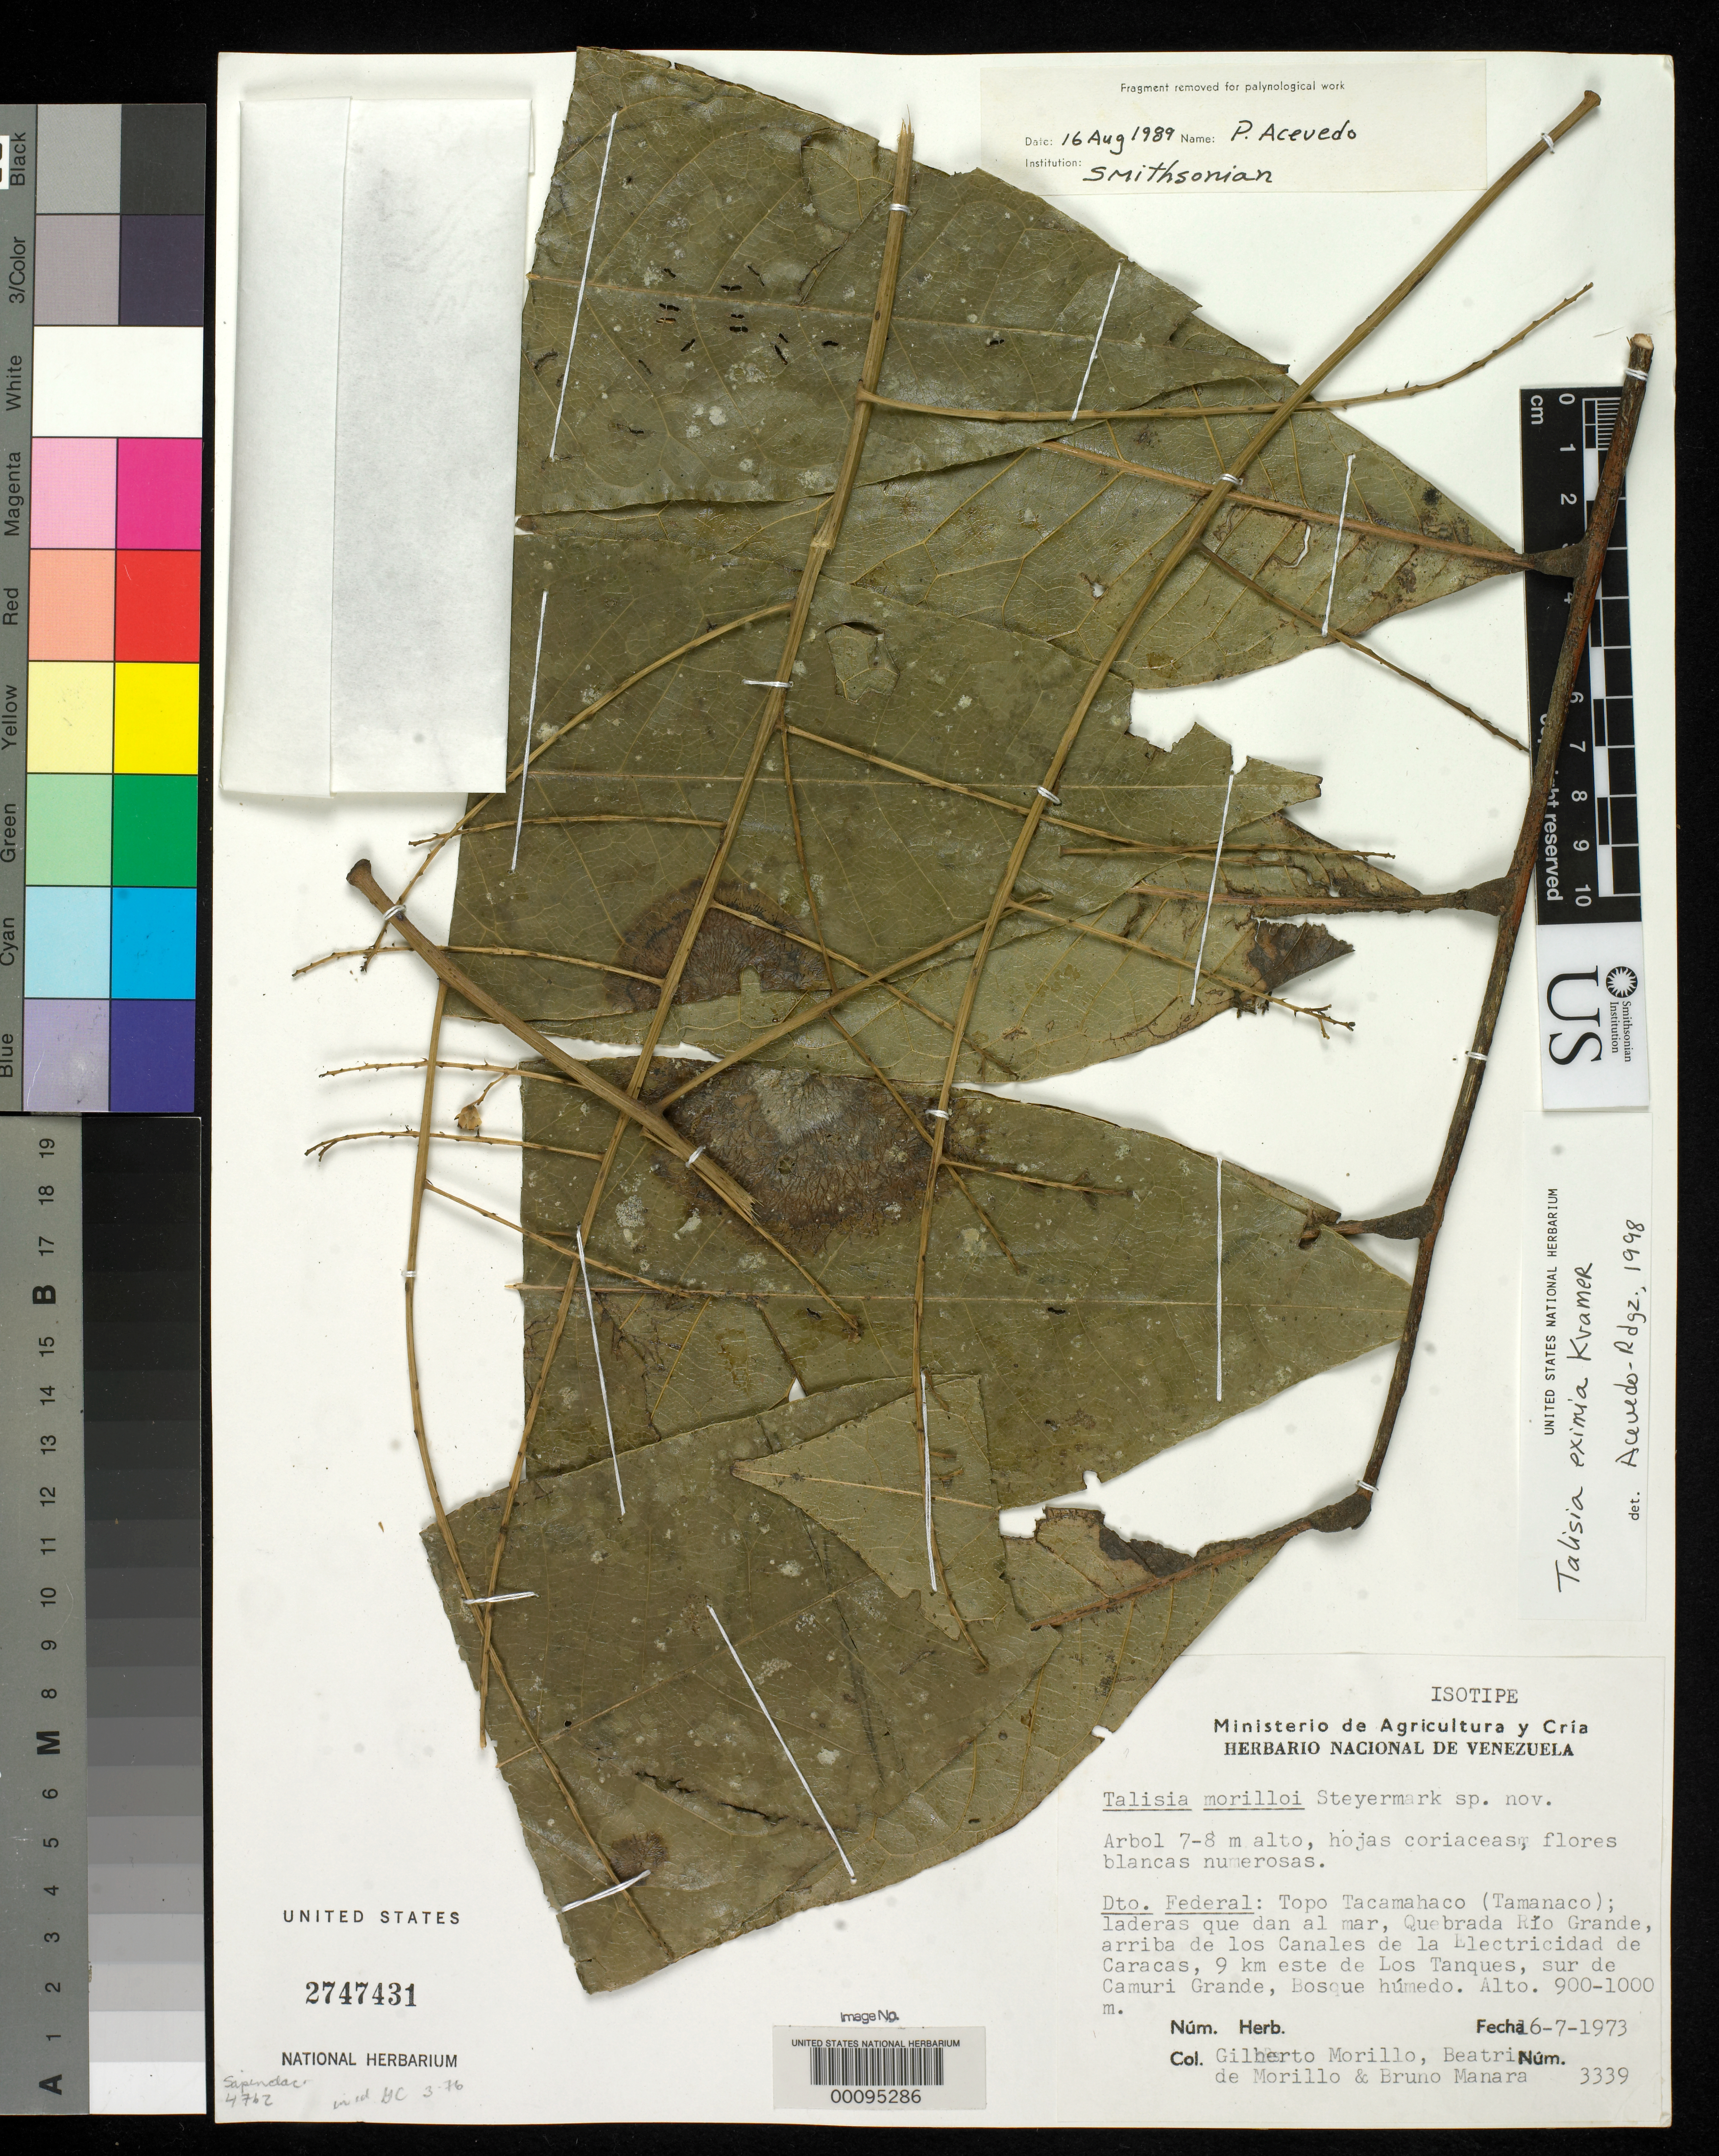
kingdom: Plantae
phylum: Tracheophyta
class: Magnoliopsida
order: Sapindales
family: Sapindaceae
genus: Talisia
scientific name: Talisia morilloi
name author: Steyerm.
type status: Isotype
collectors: G. N. Morillo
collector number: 3339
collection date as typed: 16 Jul 1973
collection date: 1973-07-16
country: Venezuela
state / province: Distrito Federal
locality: Tamanaco, Quebrada Rio Grande, east of Los Tanques, south of Camuri Grande.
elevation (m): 900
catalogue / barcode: US 2747431